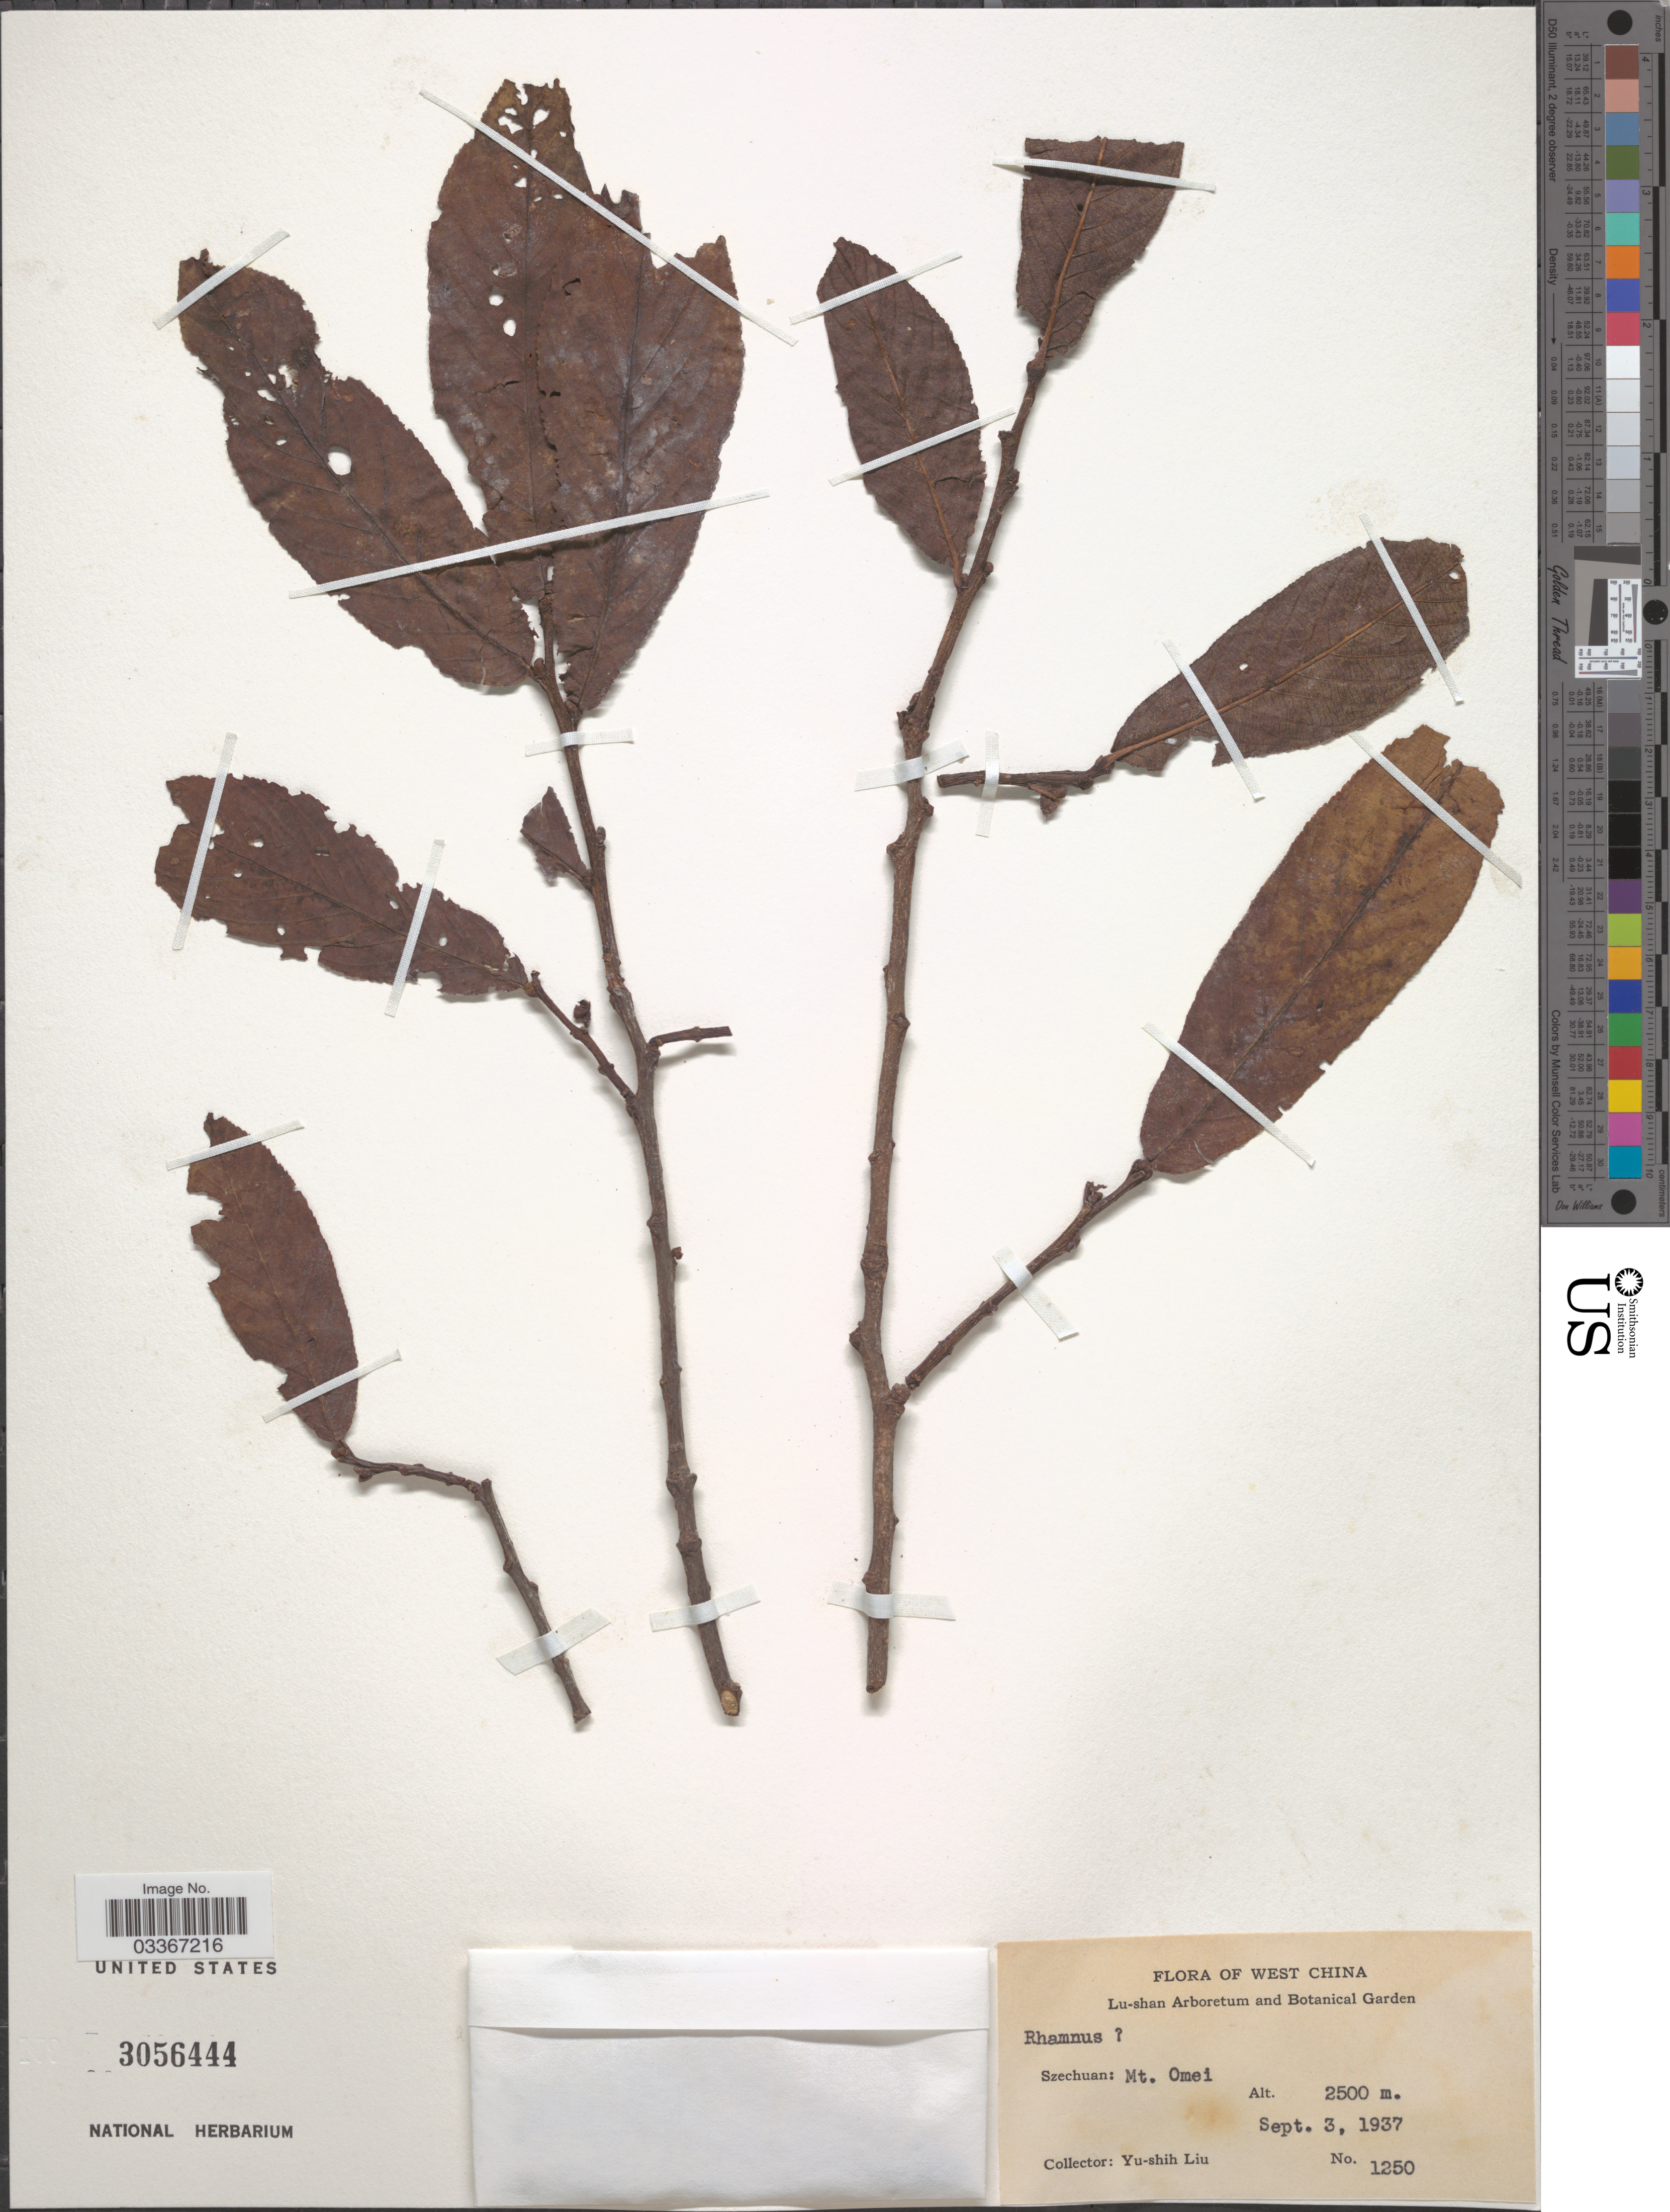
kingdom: Plantae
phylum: Tracheophyta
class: Magnoliopsida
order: Rosales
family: Rhamnaceae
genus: Rhamnus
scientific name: Rhamnus sp.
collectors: Y.-S. Liu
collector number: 1250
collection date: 1937-09-03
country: China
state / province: Sichuan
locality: West China. Szechuan: Mt. Omei.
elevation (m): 2500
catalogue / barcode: US 3056444